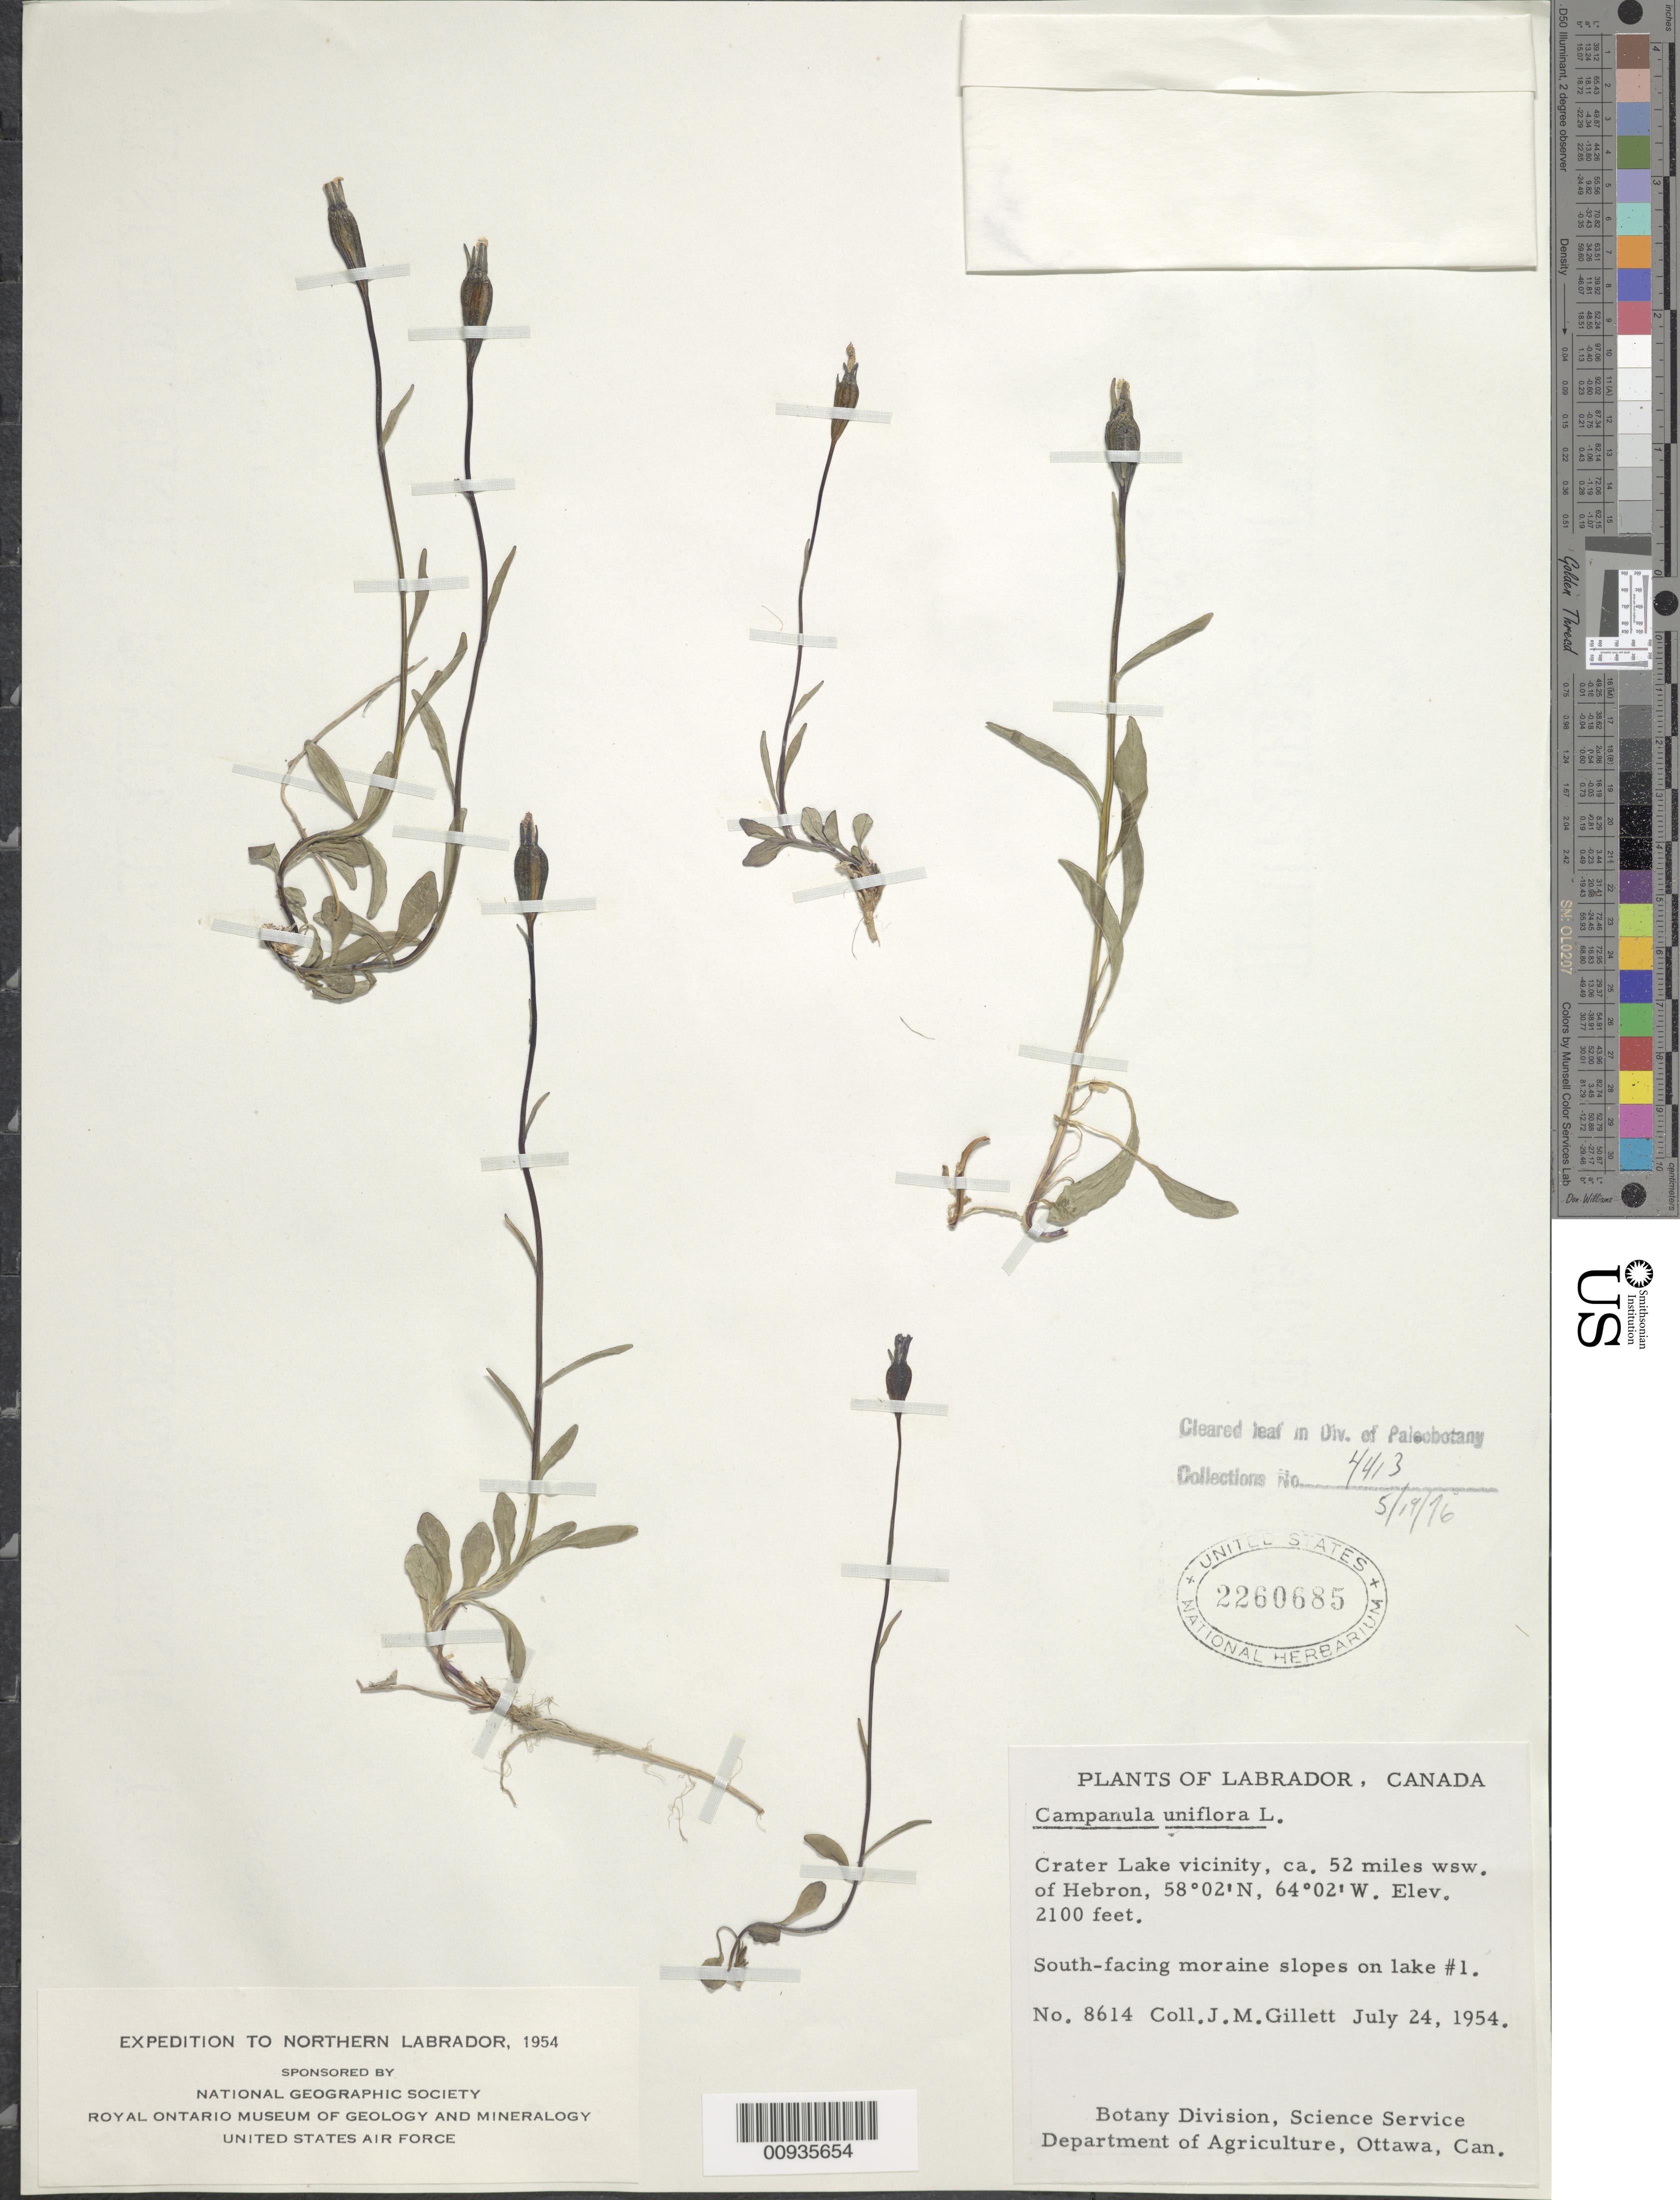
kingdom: Plantae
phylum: Tracheophyta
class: Magnoliopsida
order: Asterales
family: Campanulaceae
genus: Campanula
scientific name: Campanula uniflora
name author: L.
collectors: J. Gillett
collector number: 8614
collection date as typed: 24 Jul 1954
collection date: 1954-07-24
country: Canada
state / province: Newfoundland and Labrador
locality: Labrador, Crater Lake vicinity, ca. 52 mi. WSW of Hebron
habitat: south-facing moraine slopes on lake #1.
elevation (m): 640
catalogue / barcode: US 2260685